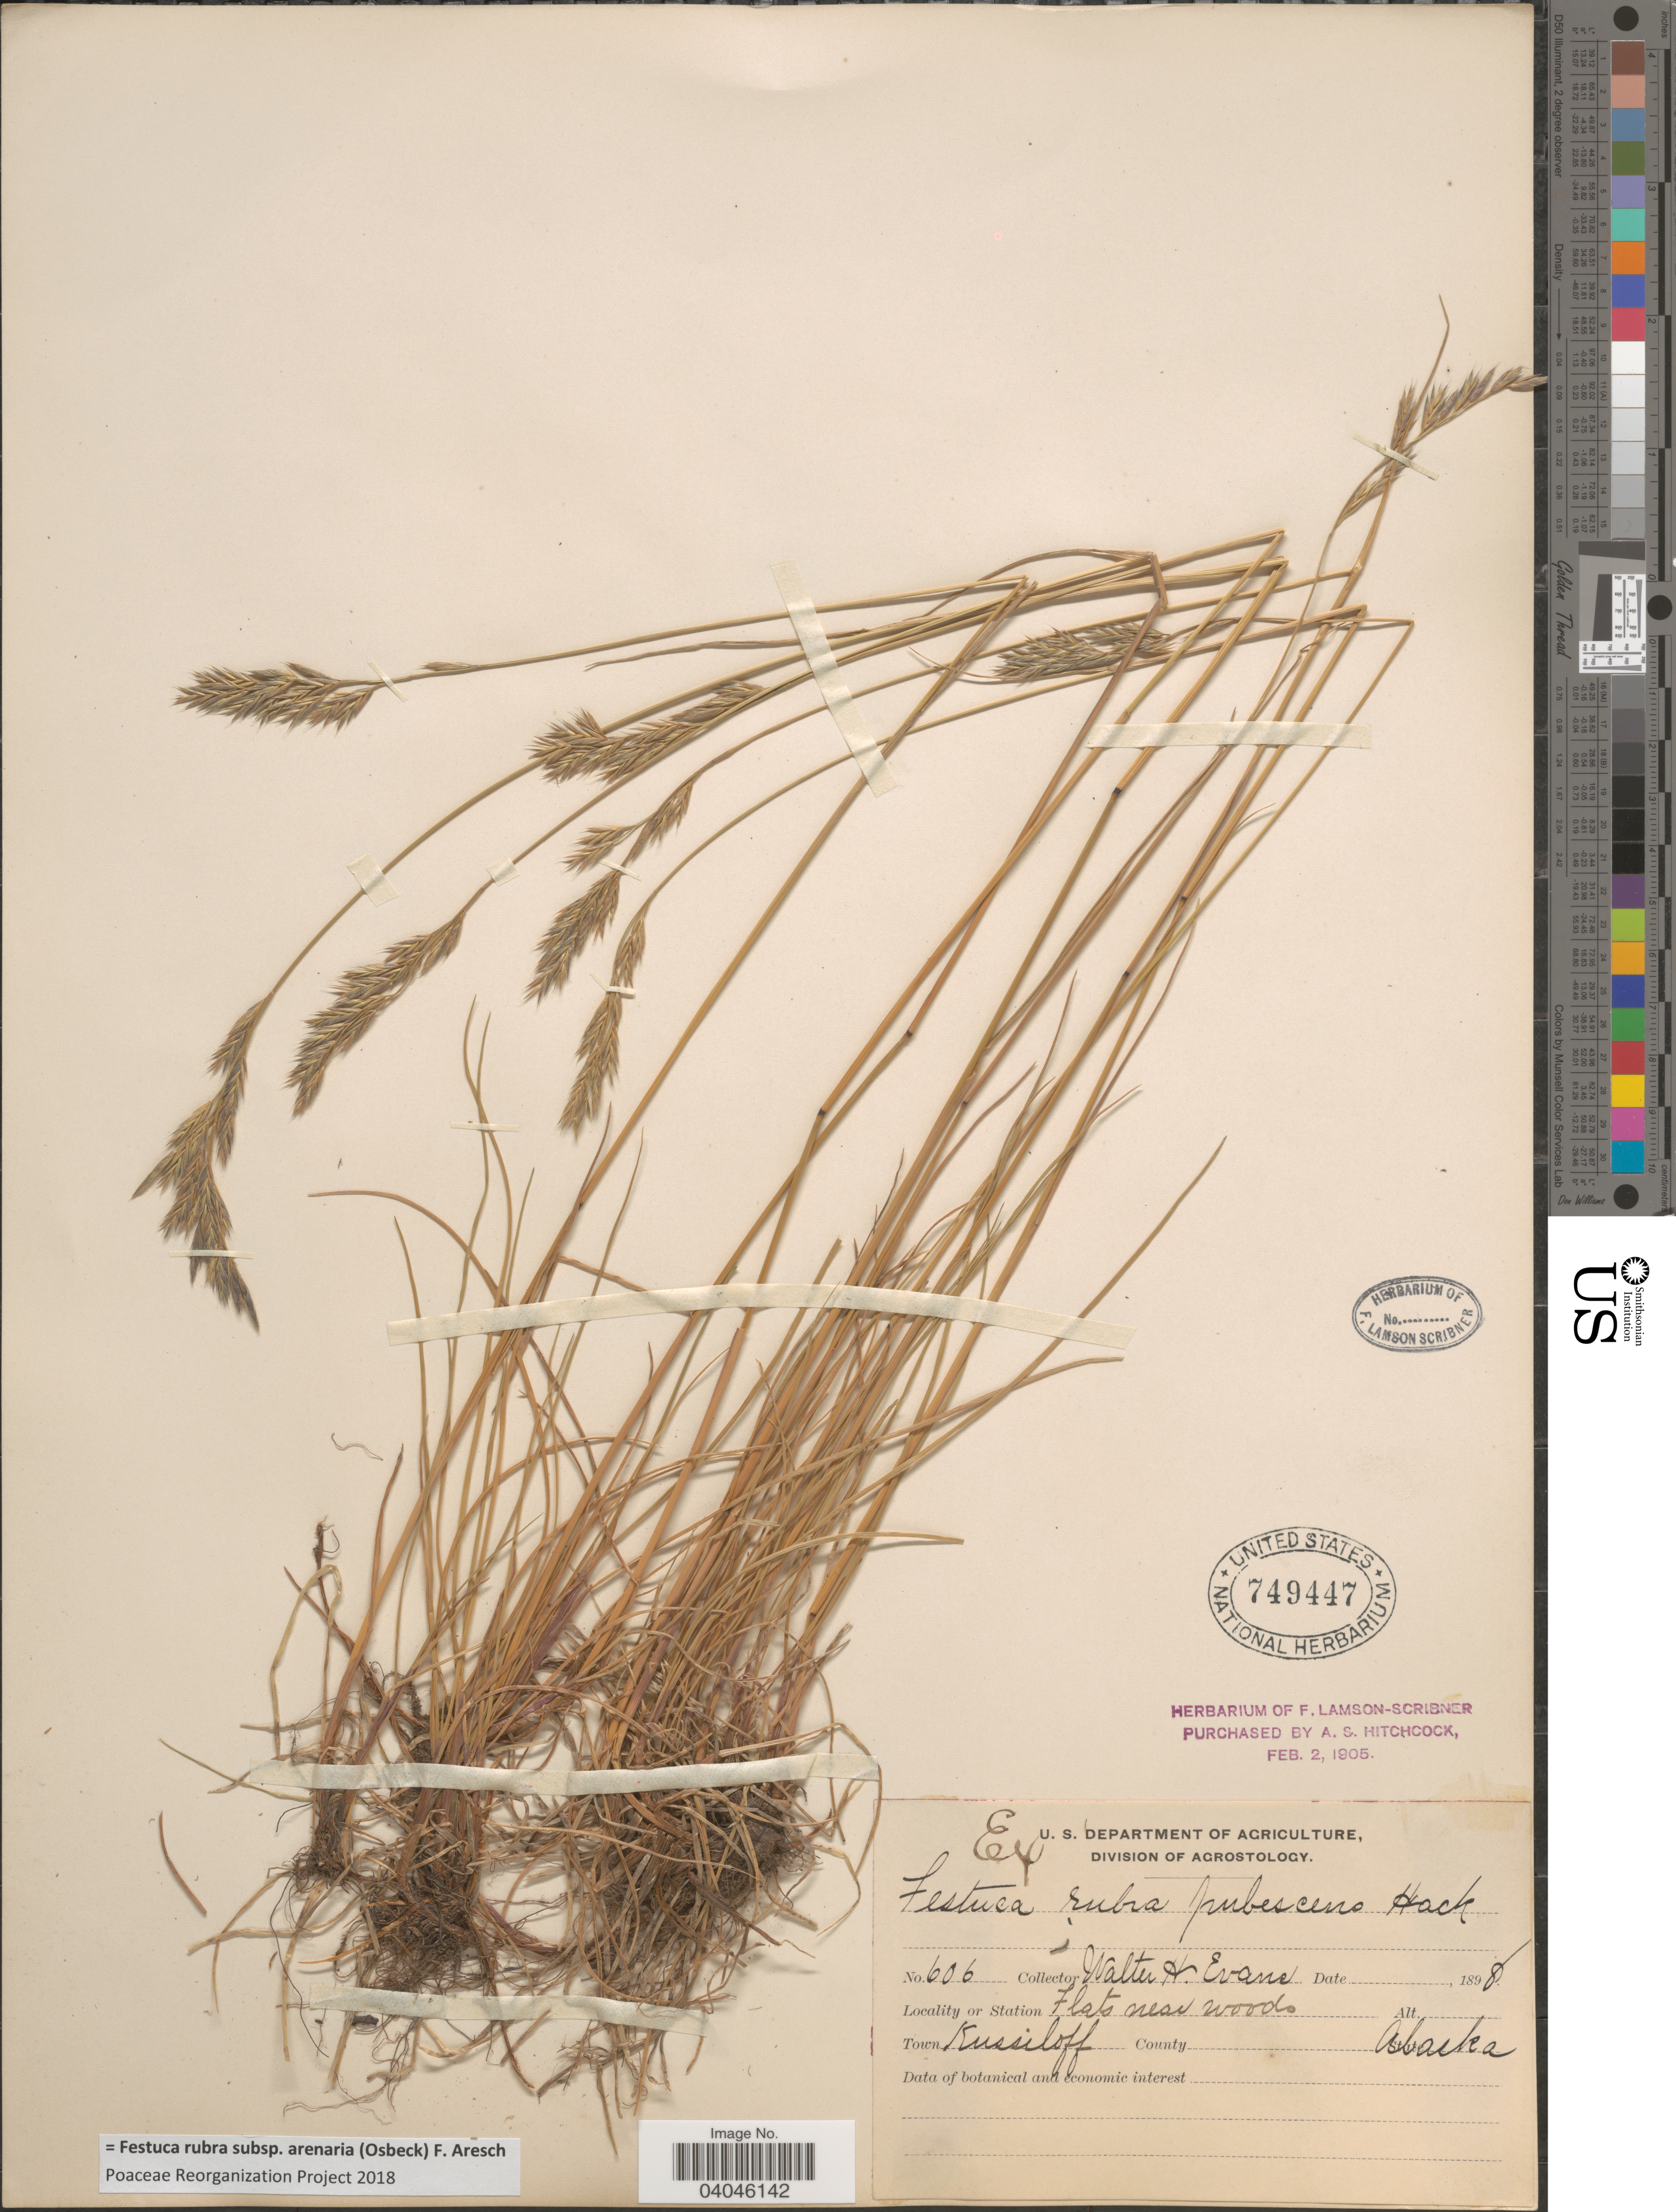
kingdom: Plantae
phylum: Tracheophyta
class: Liliopsida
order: Poales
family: Poaceae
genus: Festuca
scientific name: Festuca rubra subsp. arenaria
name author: (Osbeck) F. Aresch.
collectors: W. H. Evans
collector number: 606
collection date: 1898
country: United States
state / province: Alaska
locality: Flats near woods. Town Kussiloff.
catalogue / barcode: US 749447